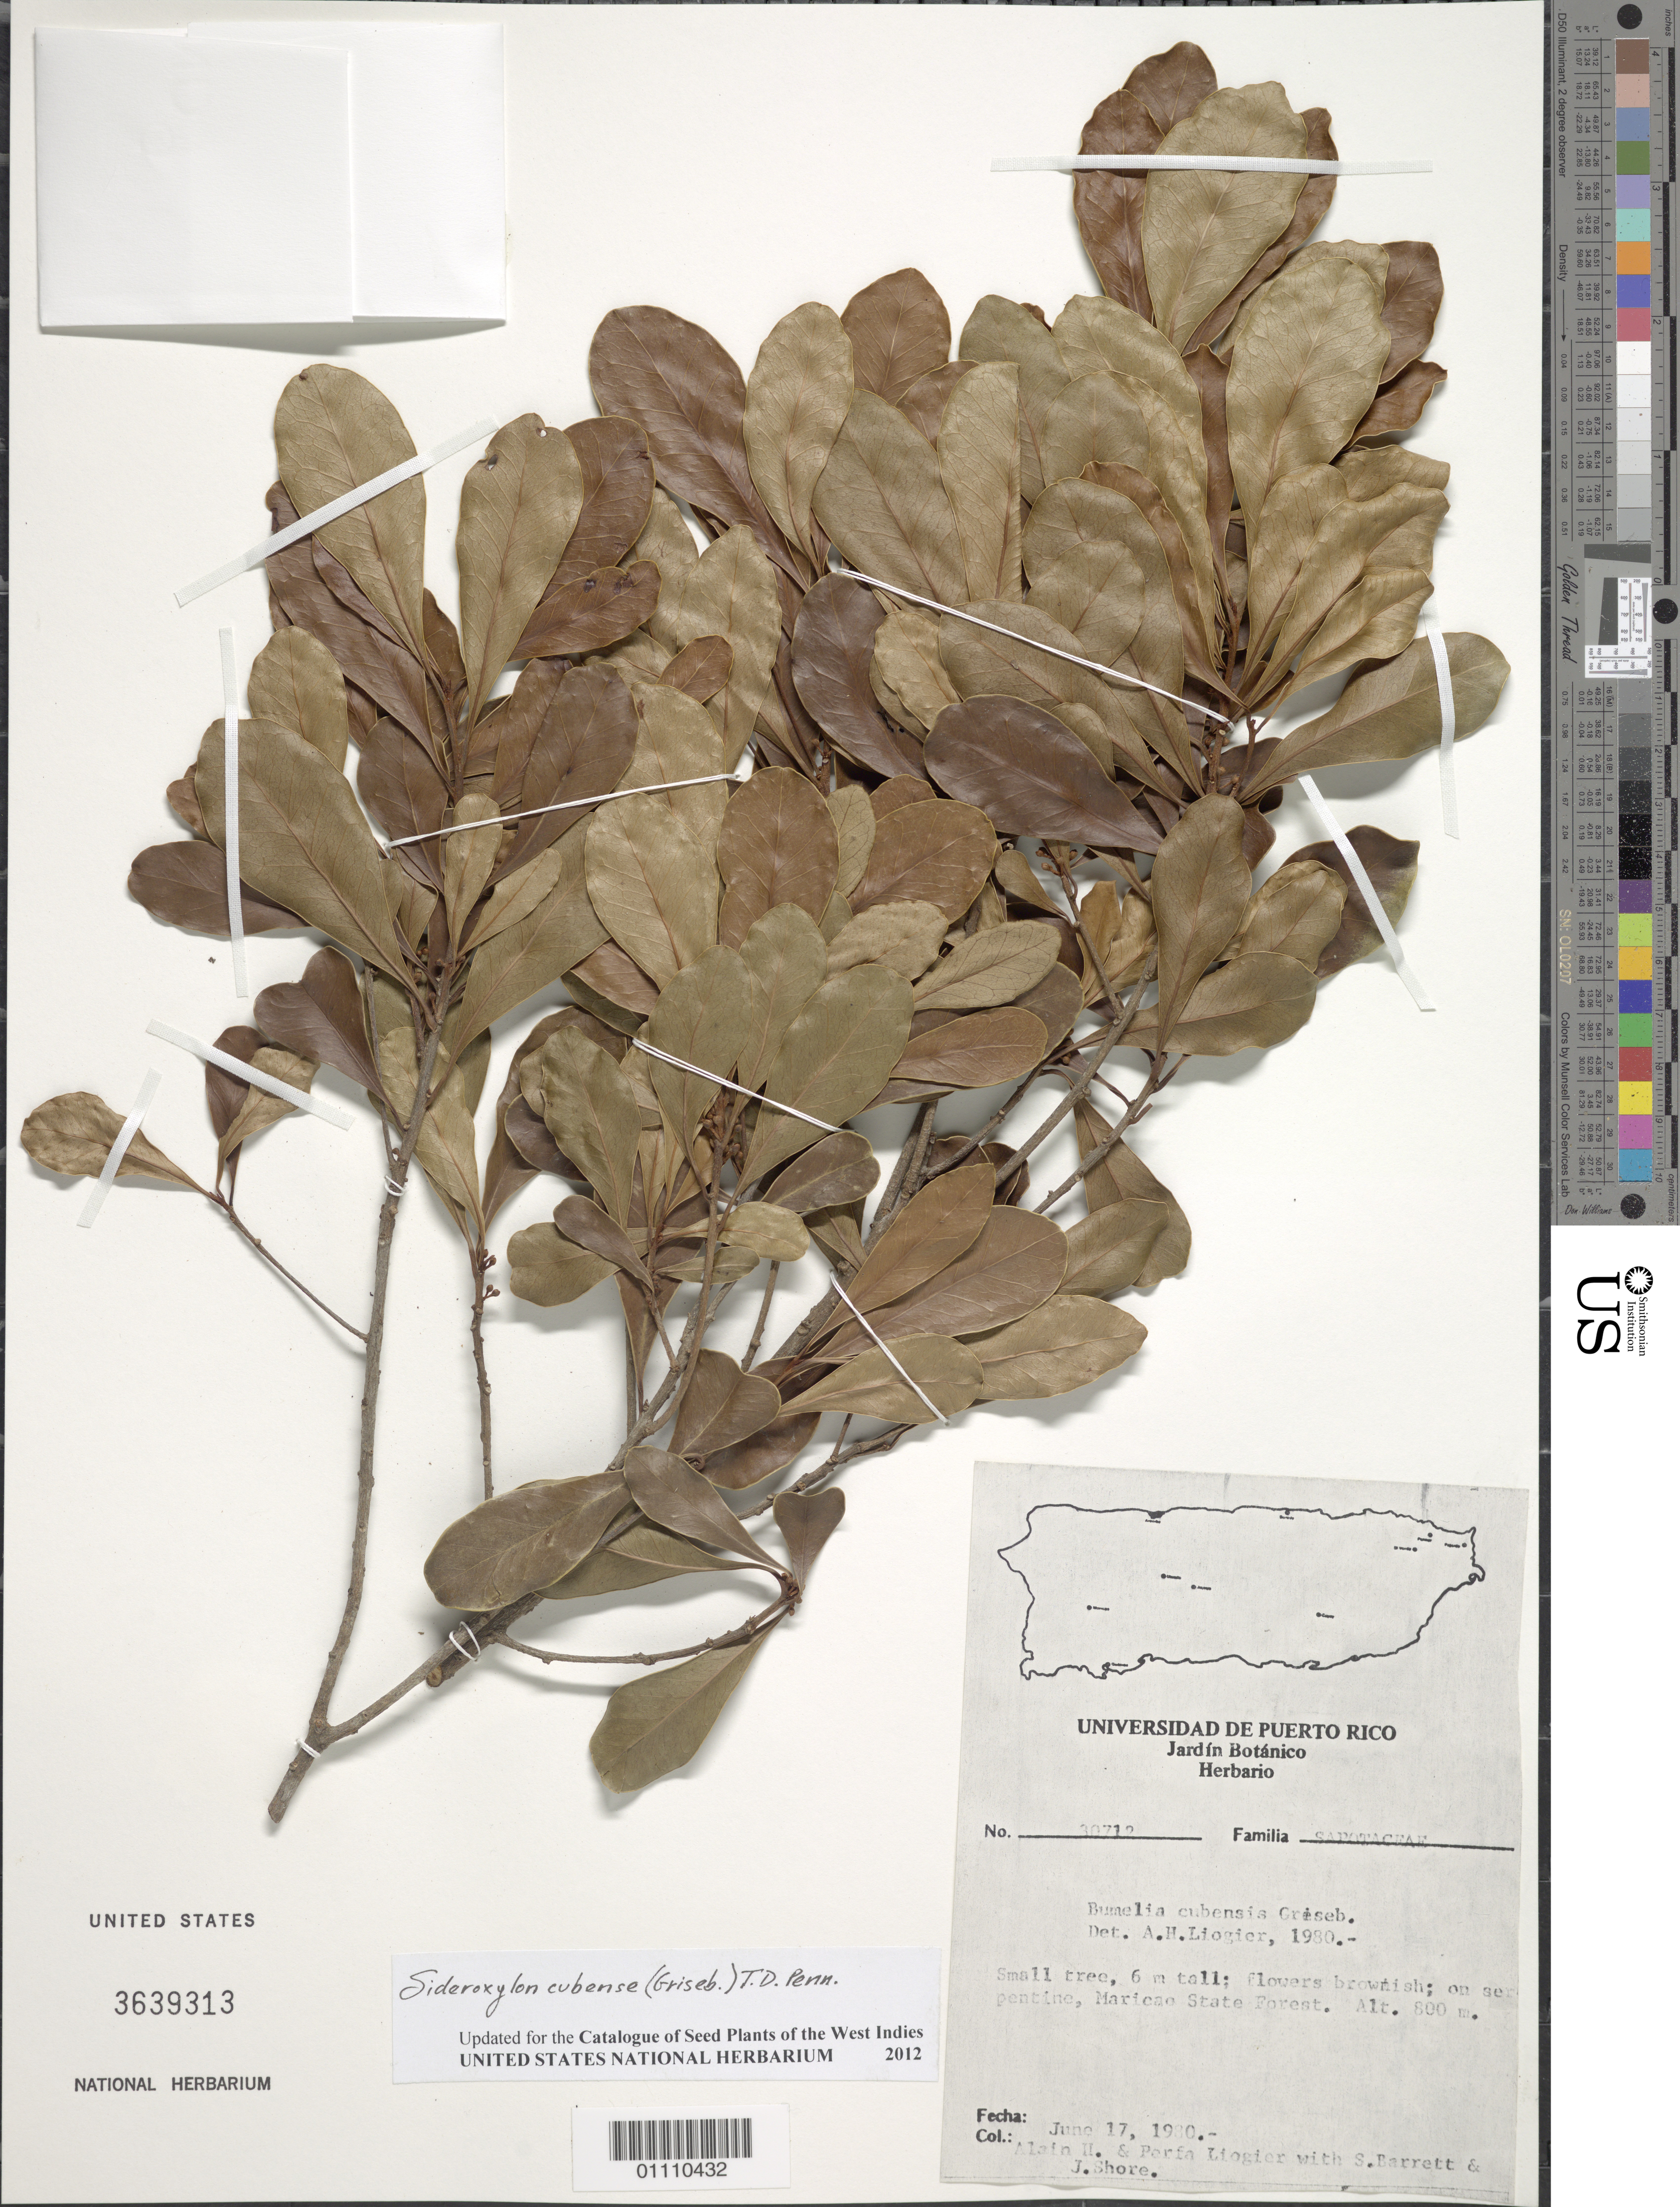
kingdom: Plantae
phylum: Tracheophyta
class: Magnoliopsida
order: Ericales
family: Sapotaceae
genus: Sideroxylon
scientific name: Sideroxylon cubense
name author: (Griseb.) T.D. Penn.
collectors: A. H. Liogier, M. P. Liogier, S. Barrett & J. Shore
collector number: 30712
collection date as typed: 17 Jun 1980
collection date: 1980-06-17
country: Puerto Rico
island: Puerto Rico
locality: Maricao State Forest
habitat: On serpentine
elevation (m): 800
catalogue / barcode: US 3639313